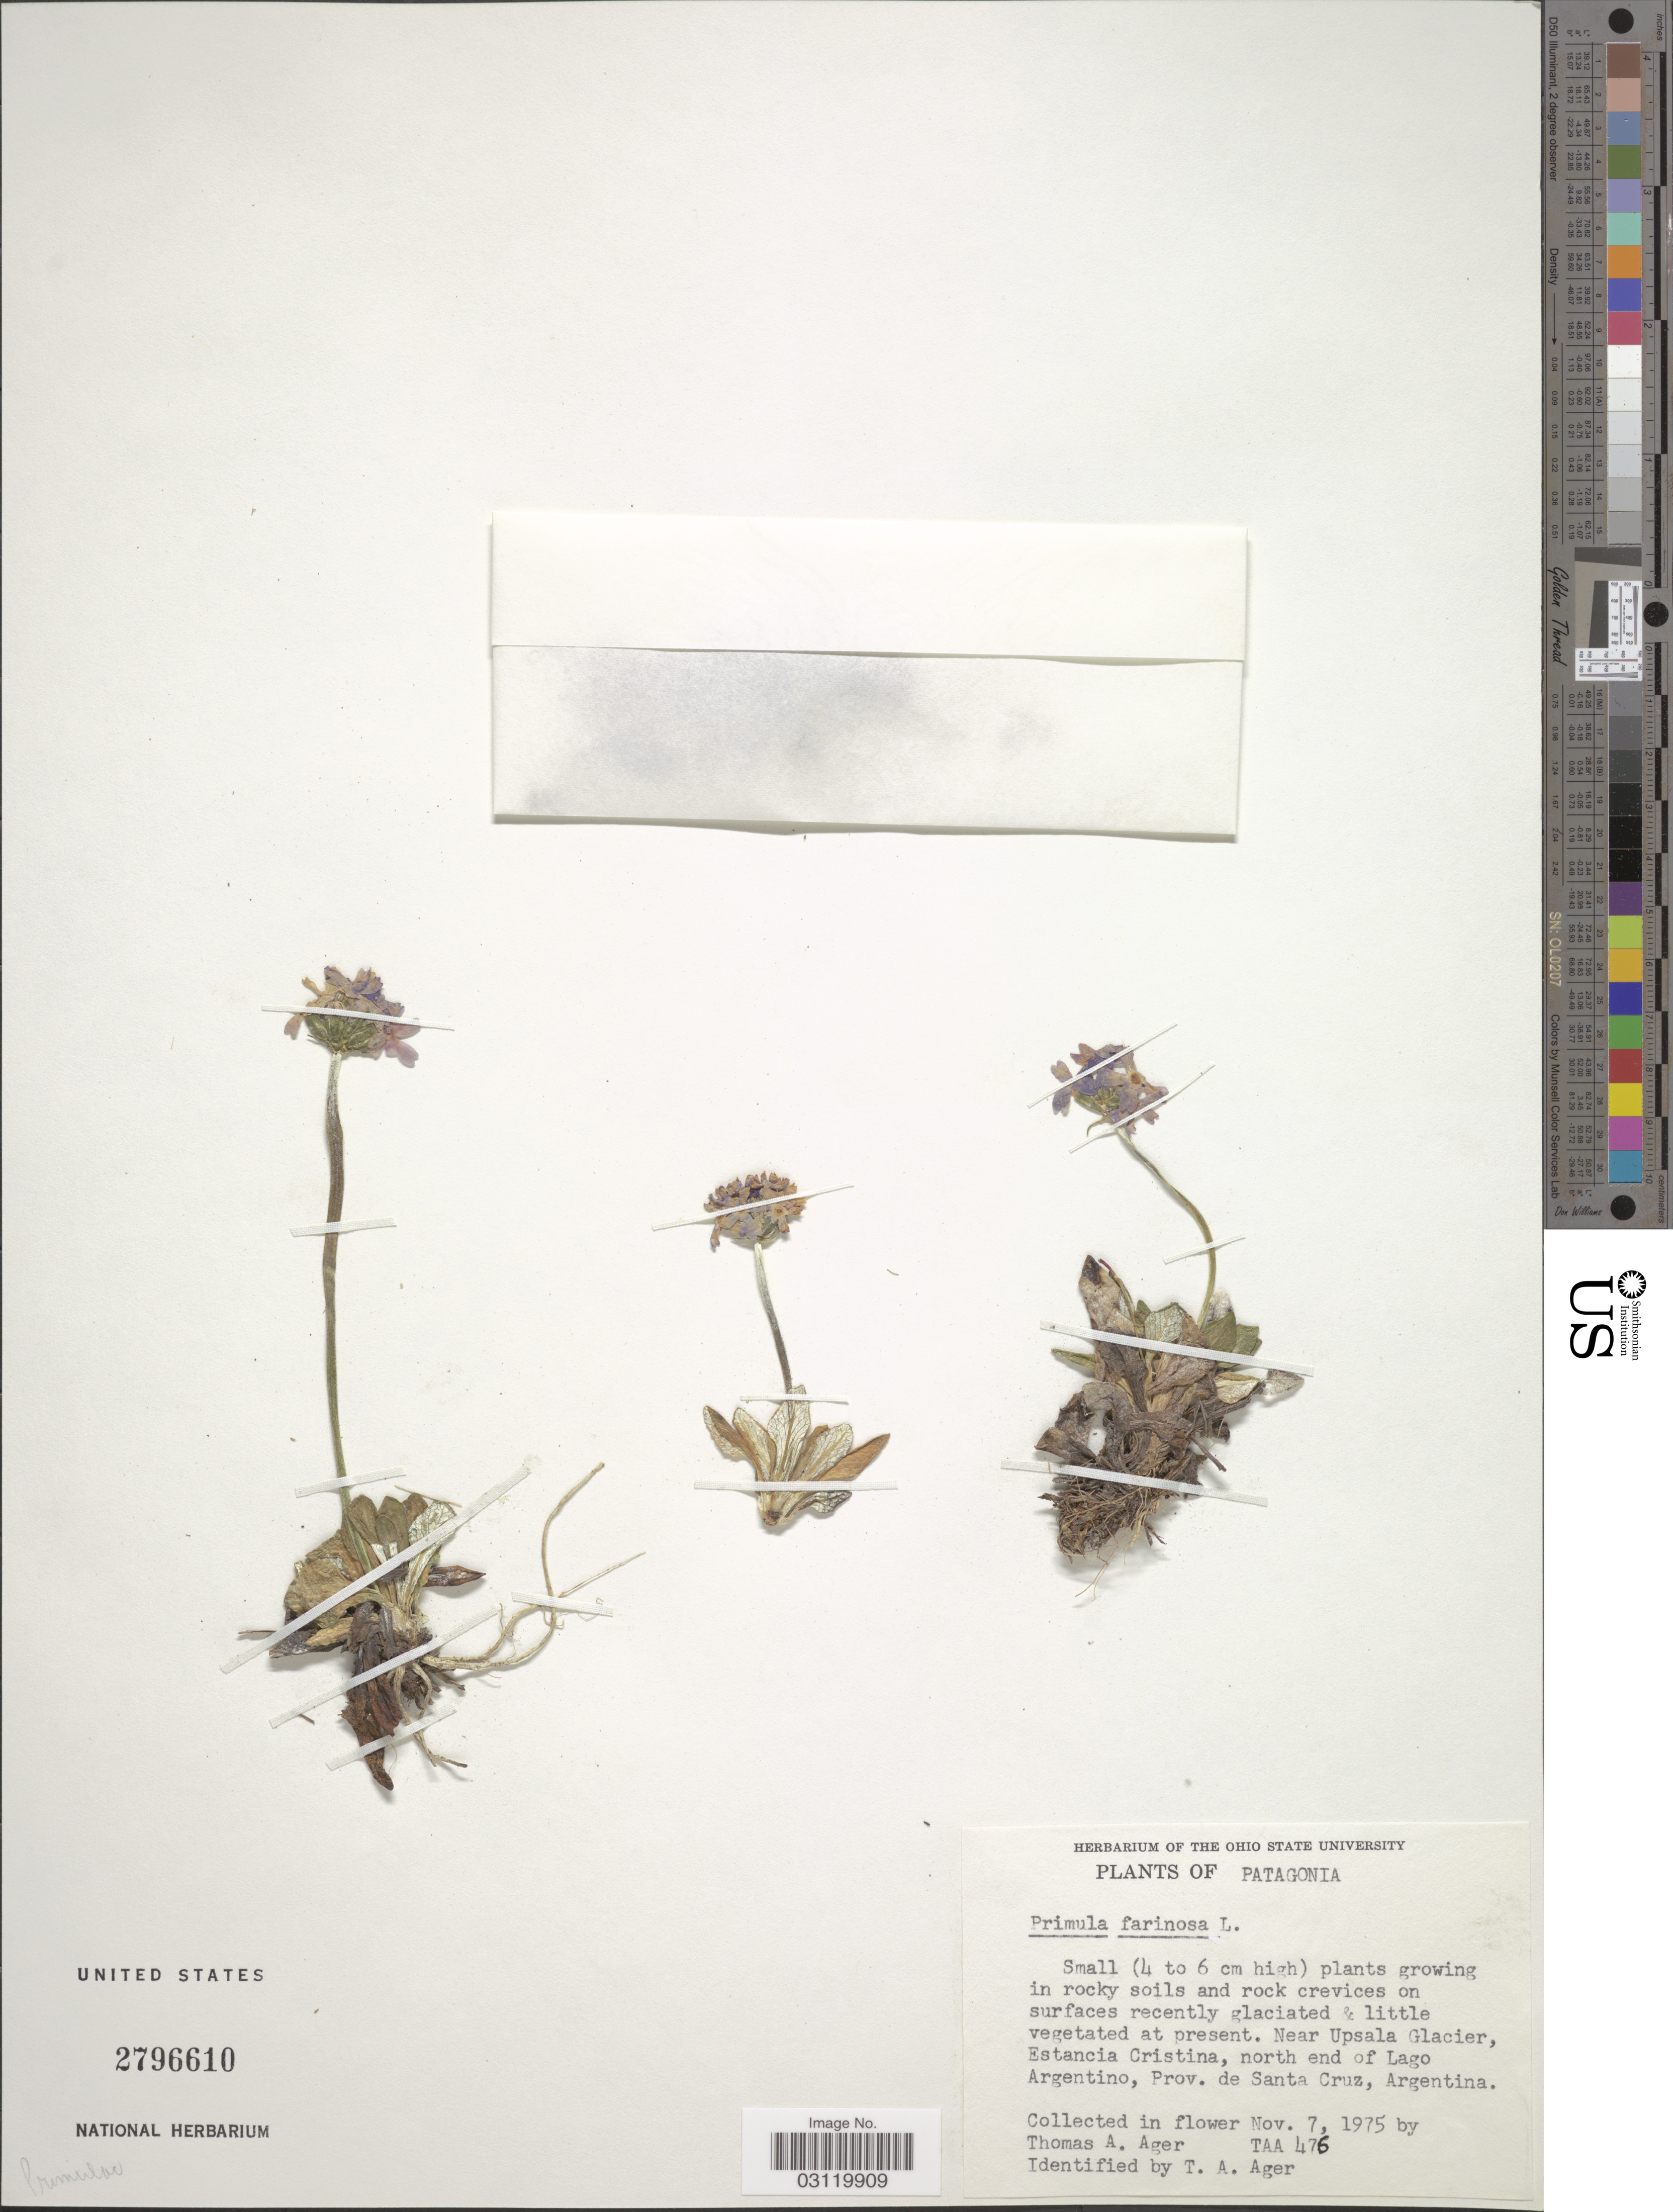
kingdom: Plantae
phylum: Tracheophyta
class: Magnoliopsida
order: Ericales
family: Primulaceae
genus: Primula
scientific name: Primula farinosa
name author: L.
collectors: T. A. Ager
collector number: TAA476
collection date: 1975-11-07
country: Argentina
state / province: Santa Cruz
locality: Patagonia, Near Upsala Glacier, Estancia Cristina, north end of Lago Argentino.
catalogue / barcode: US 2796610